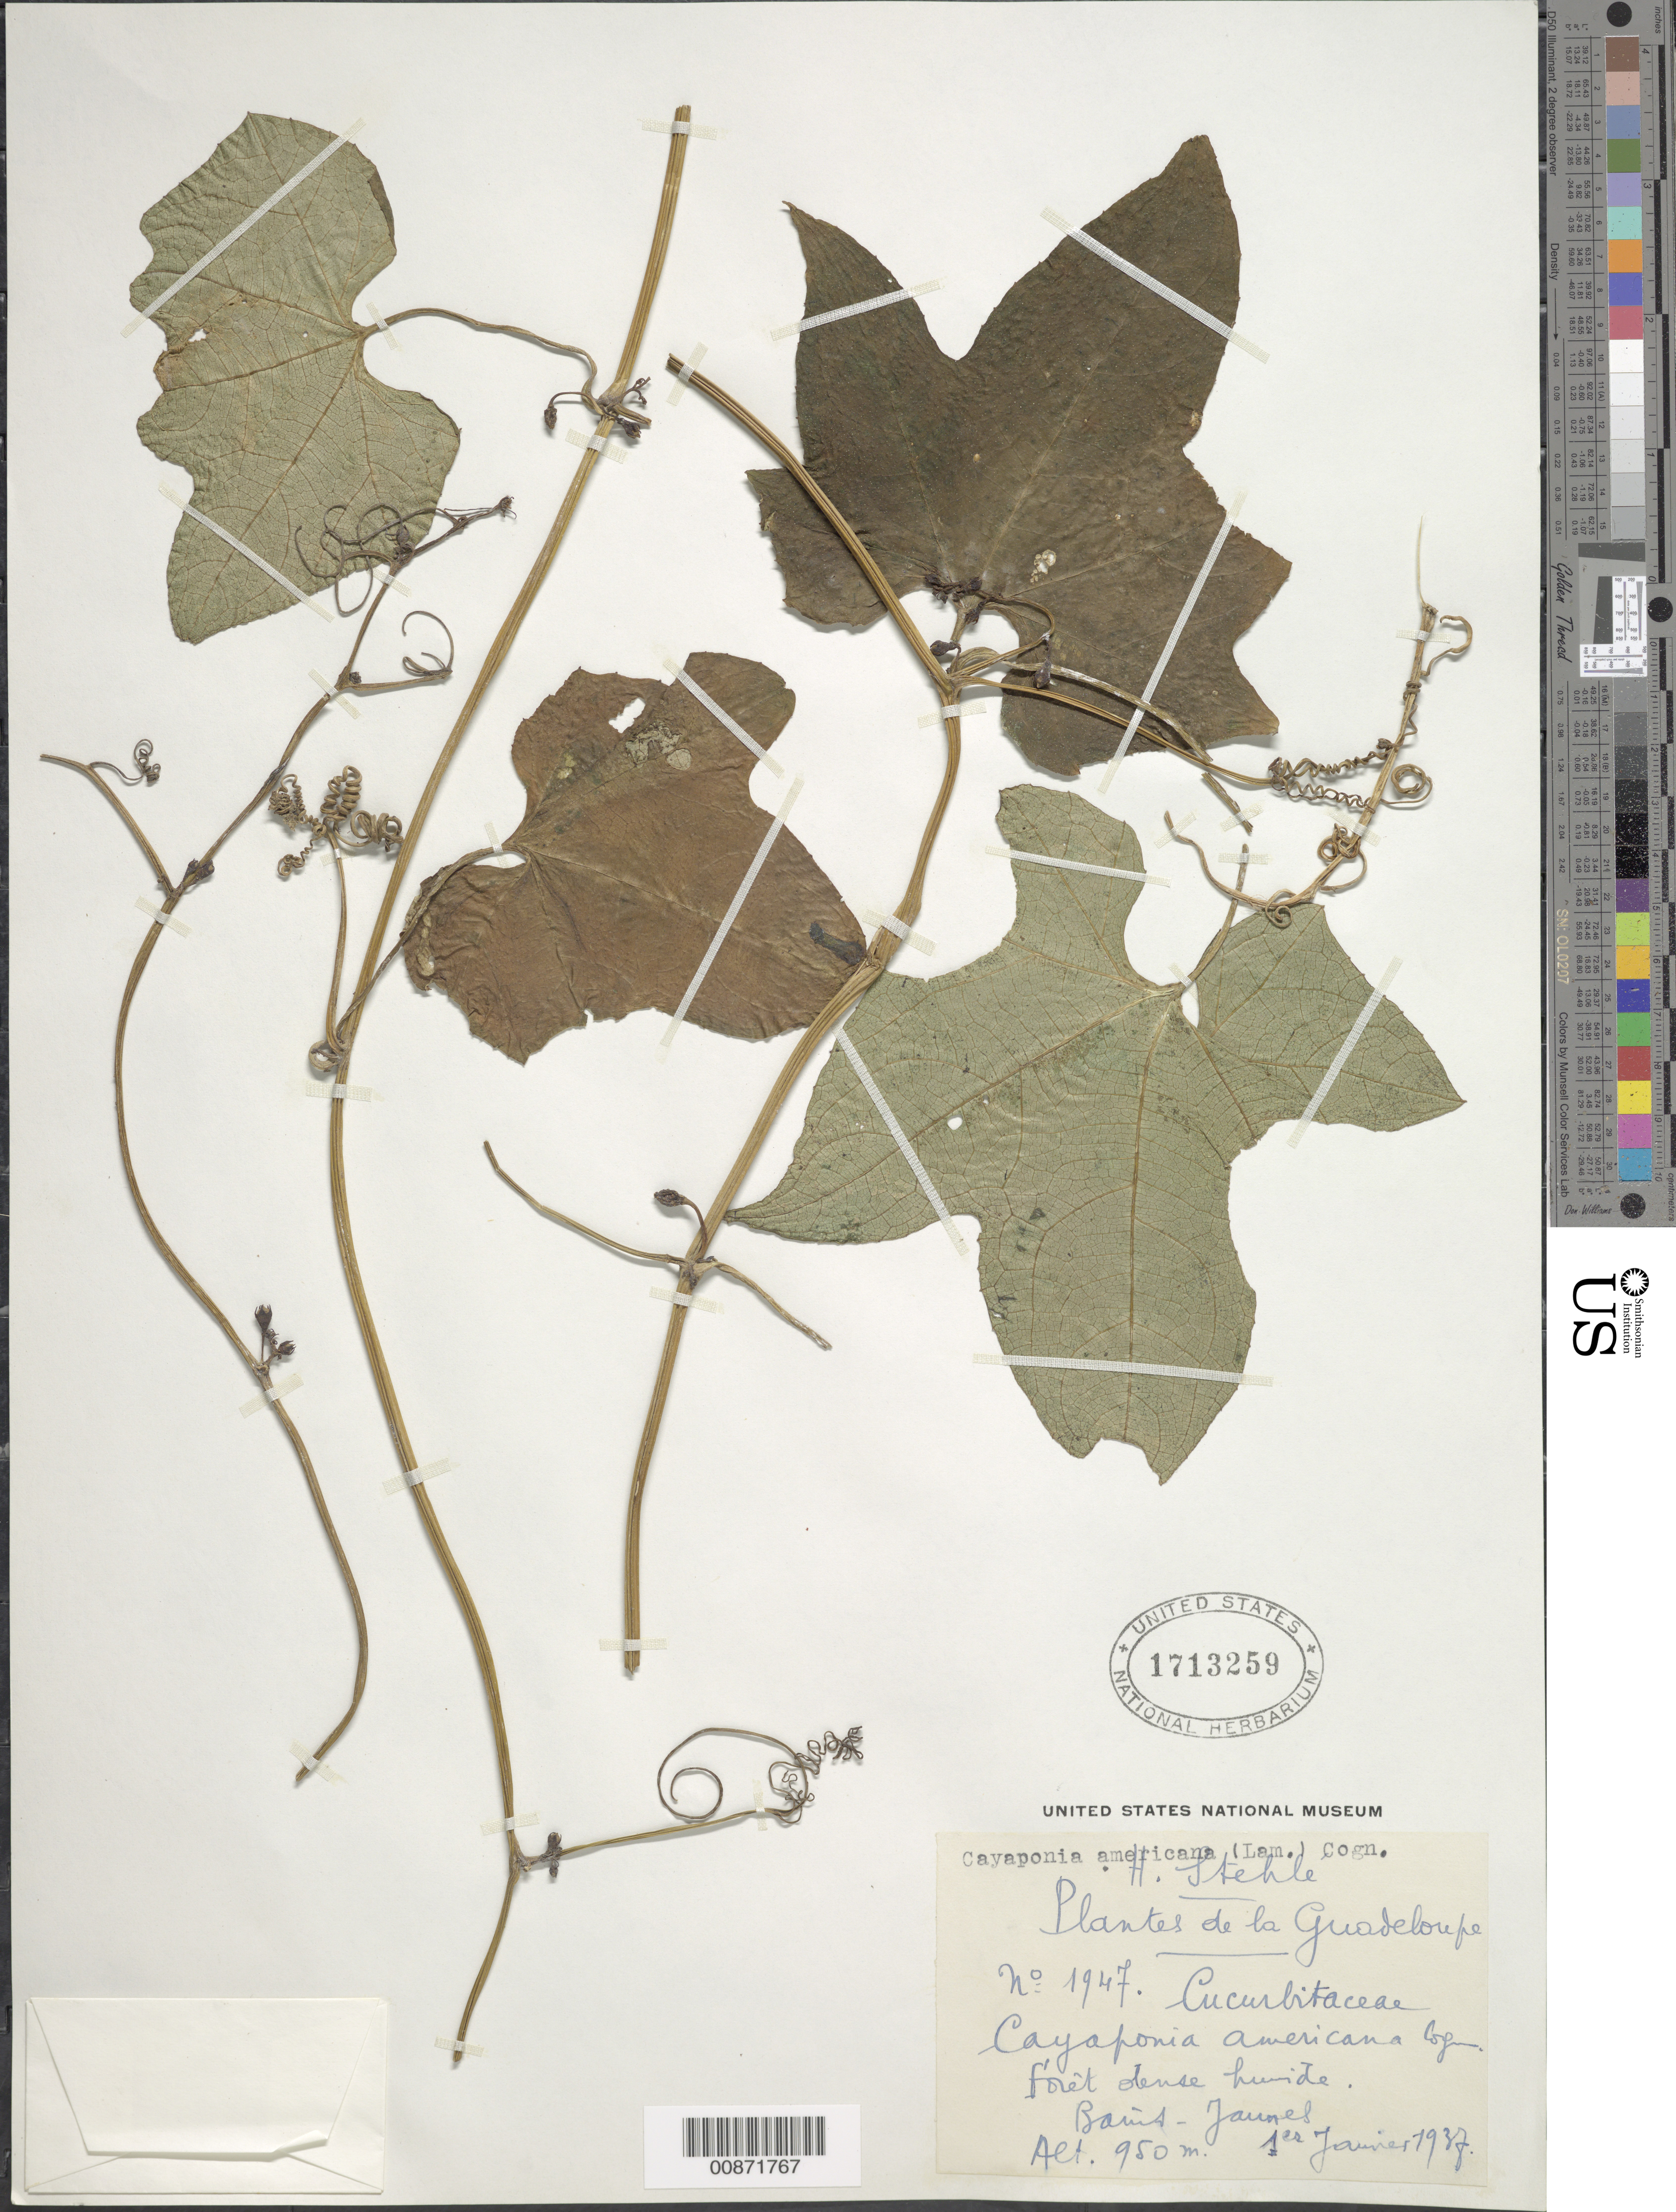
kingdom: Plantae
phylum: Tracheophyta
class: Magnoliopsida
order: Cucurbitales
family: Cucurbitaceae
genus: Cayaponia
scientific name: Cayaponia americana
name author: (Lam.) Cogn.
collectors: H. Stehlé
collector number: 1947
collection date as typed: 01 Jan 1937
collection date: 1937-01-01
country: Guadeloupe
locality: Bains - Jaunes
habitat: Rainforest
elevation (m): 950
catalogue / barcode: US 1713259